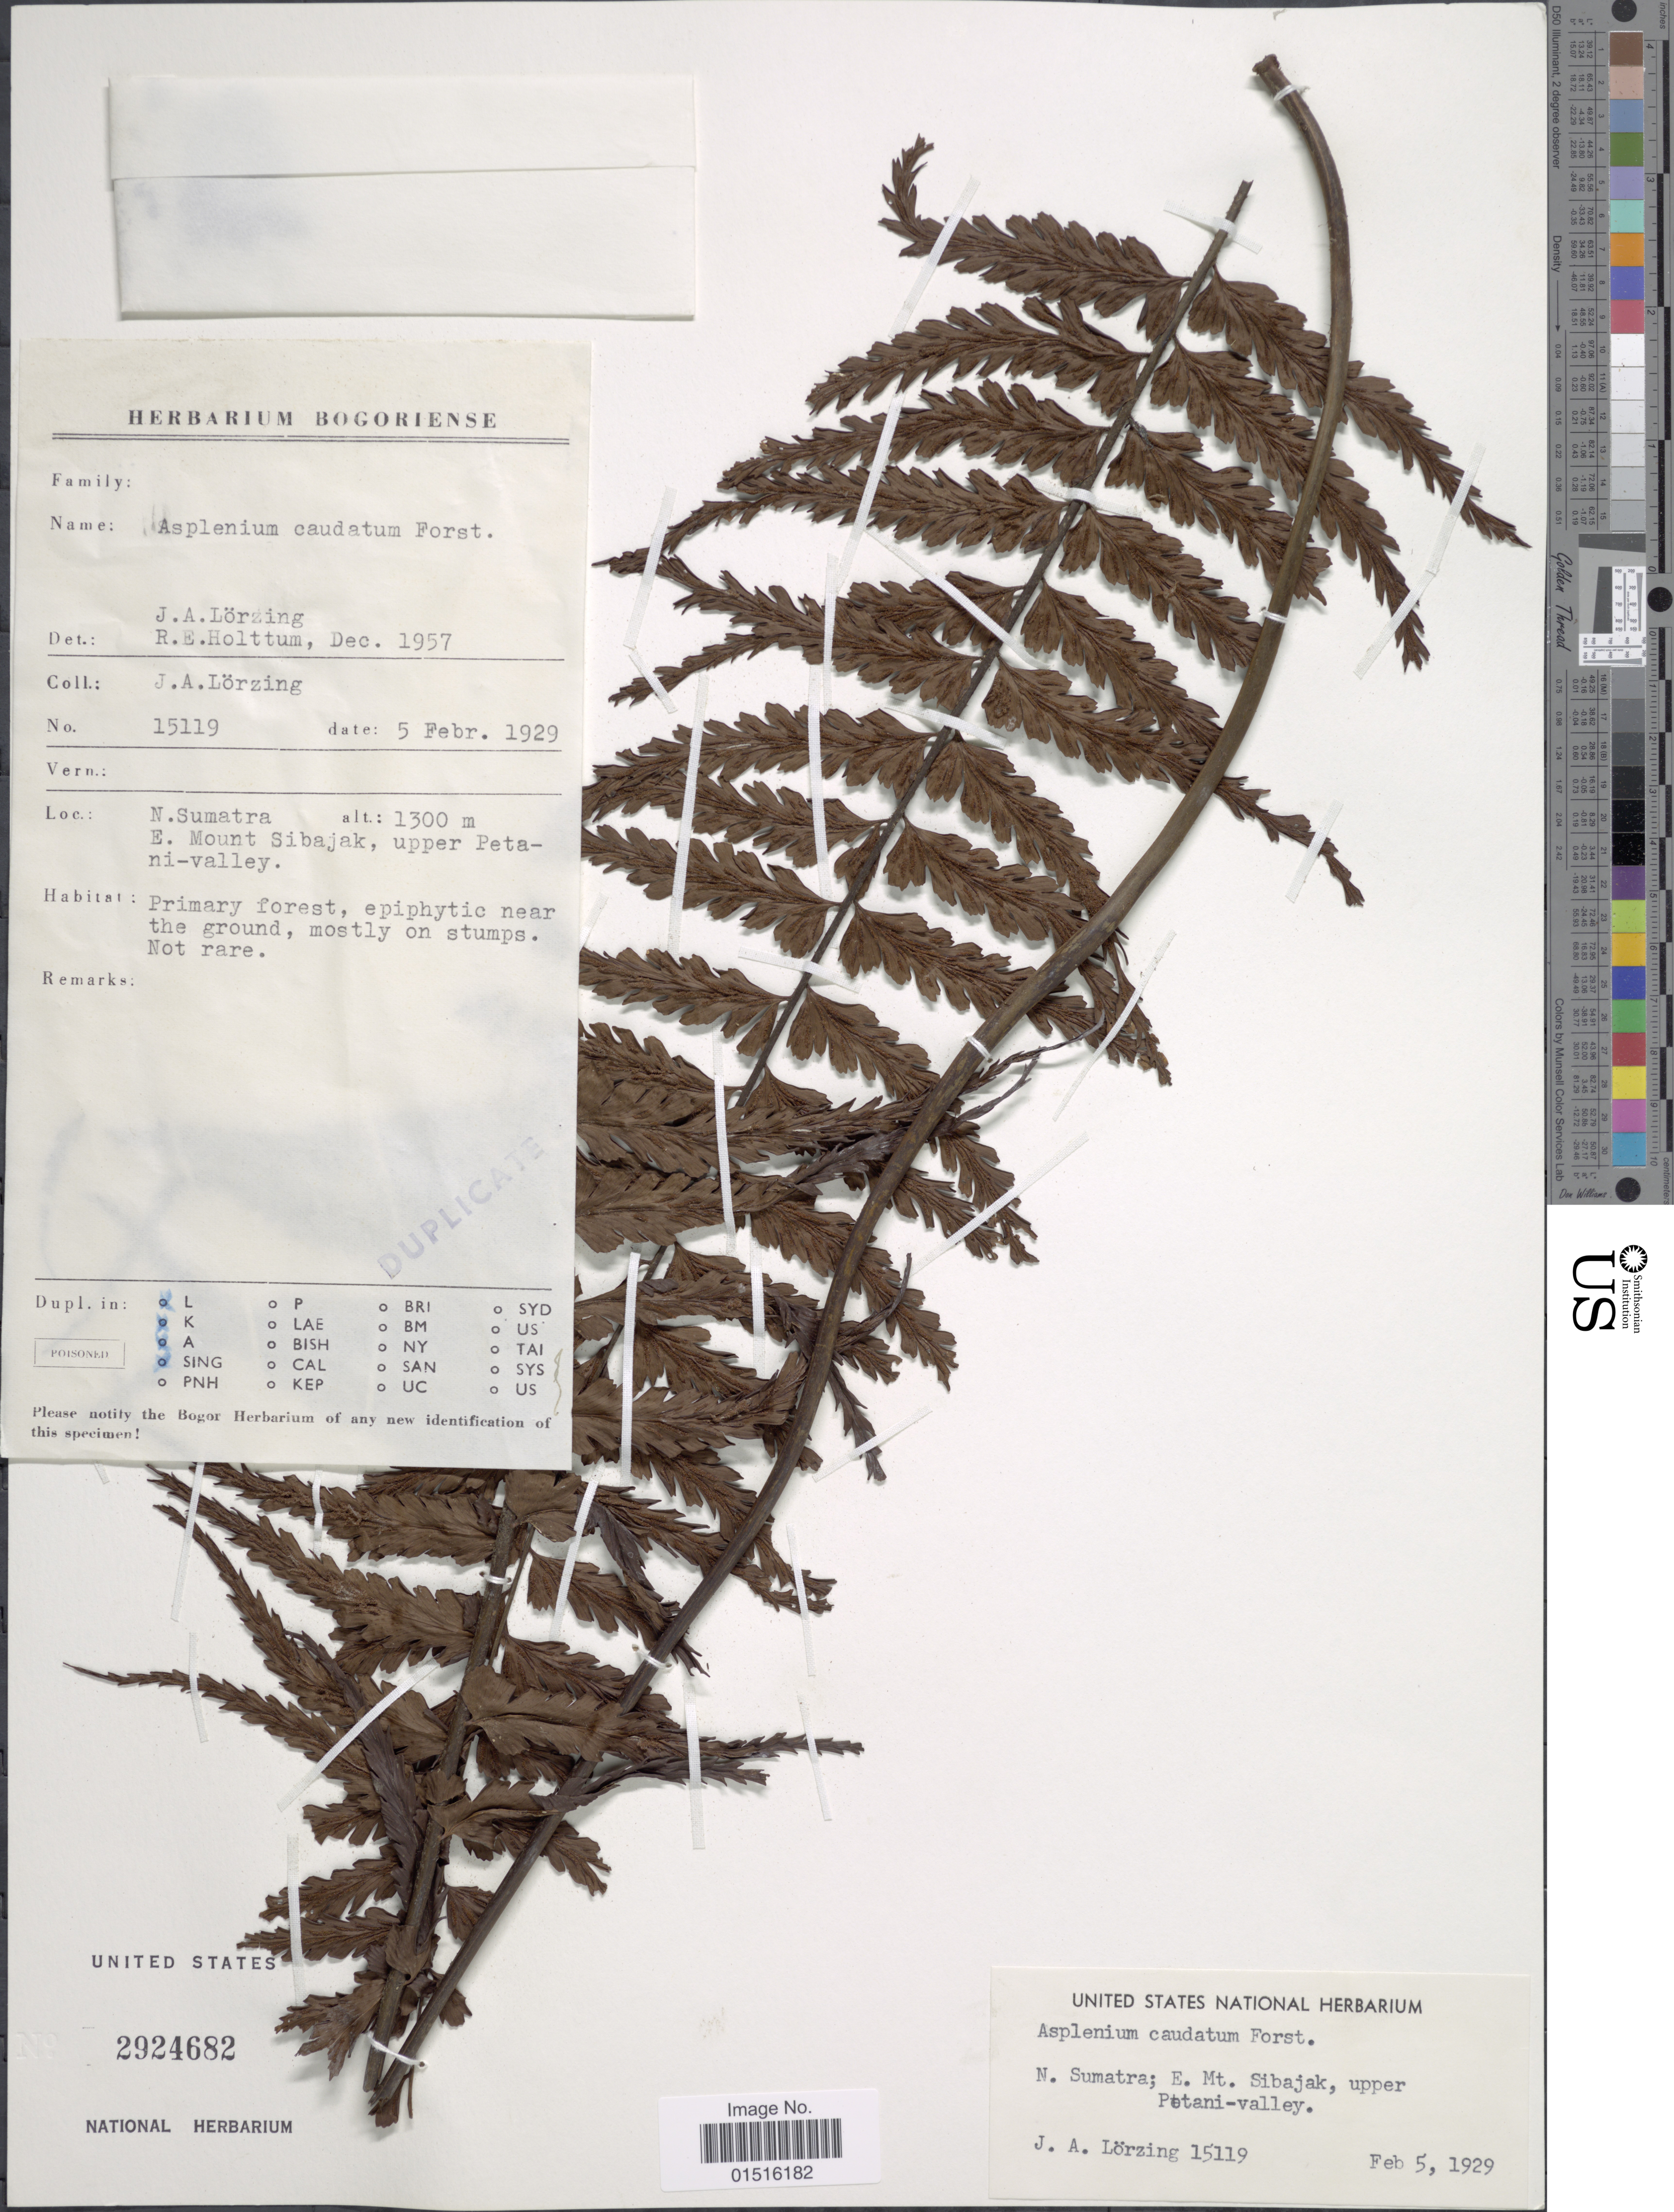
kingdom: Plantae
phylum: Tracheophyta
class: Polypodiopsida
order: Polypodiales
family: Aspleniaceae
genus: Asplenium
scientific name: Asplenium truncatum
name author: Blume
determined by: Salgado, A. E.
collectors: J. Lorzing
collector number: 15119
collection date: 1929-02-05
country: Indonesia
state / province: Sumatra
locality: N. Sumatra, E. mount Sibajak, upper Petani- valley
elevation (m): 1300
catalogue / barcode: US 2924682